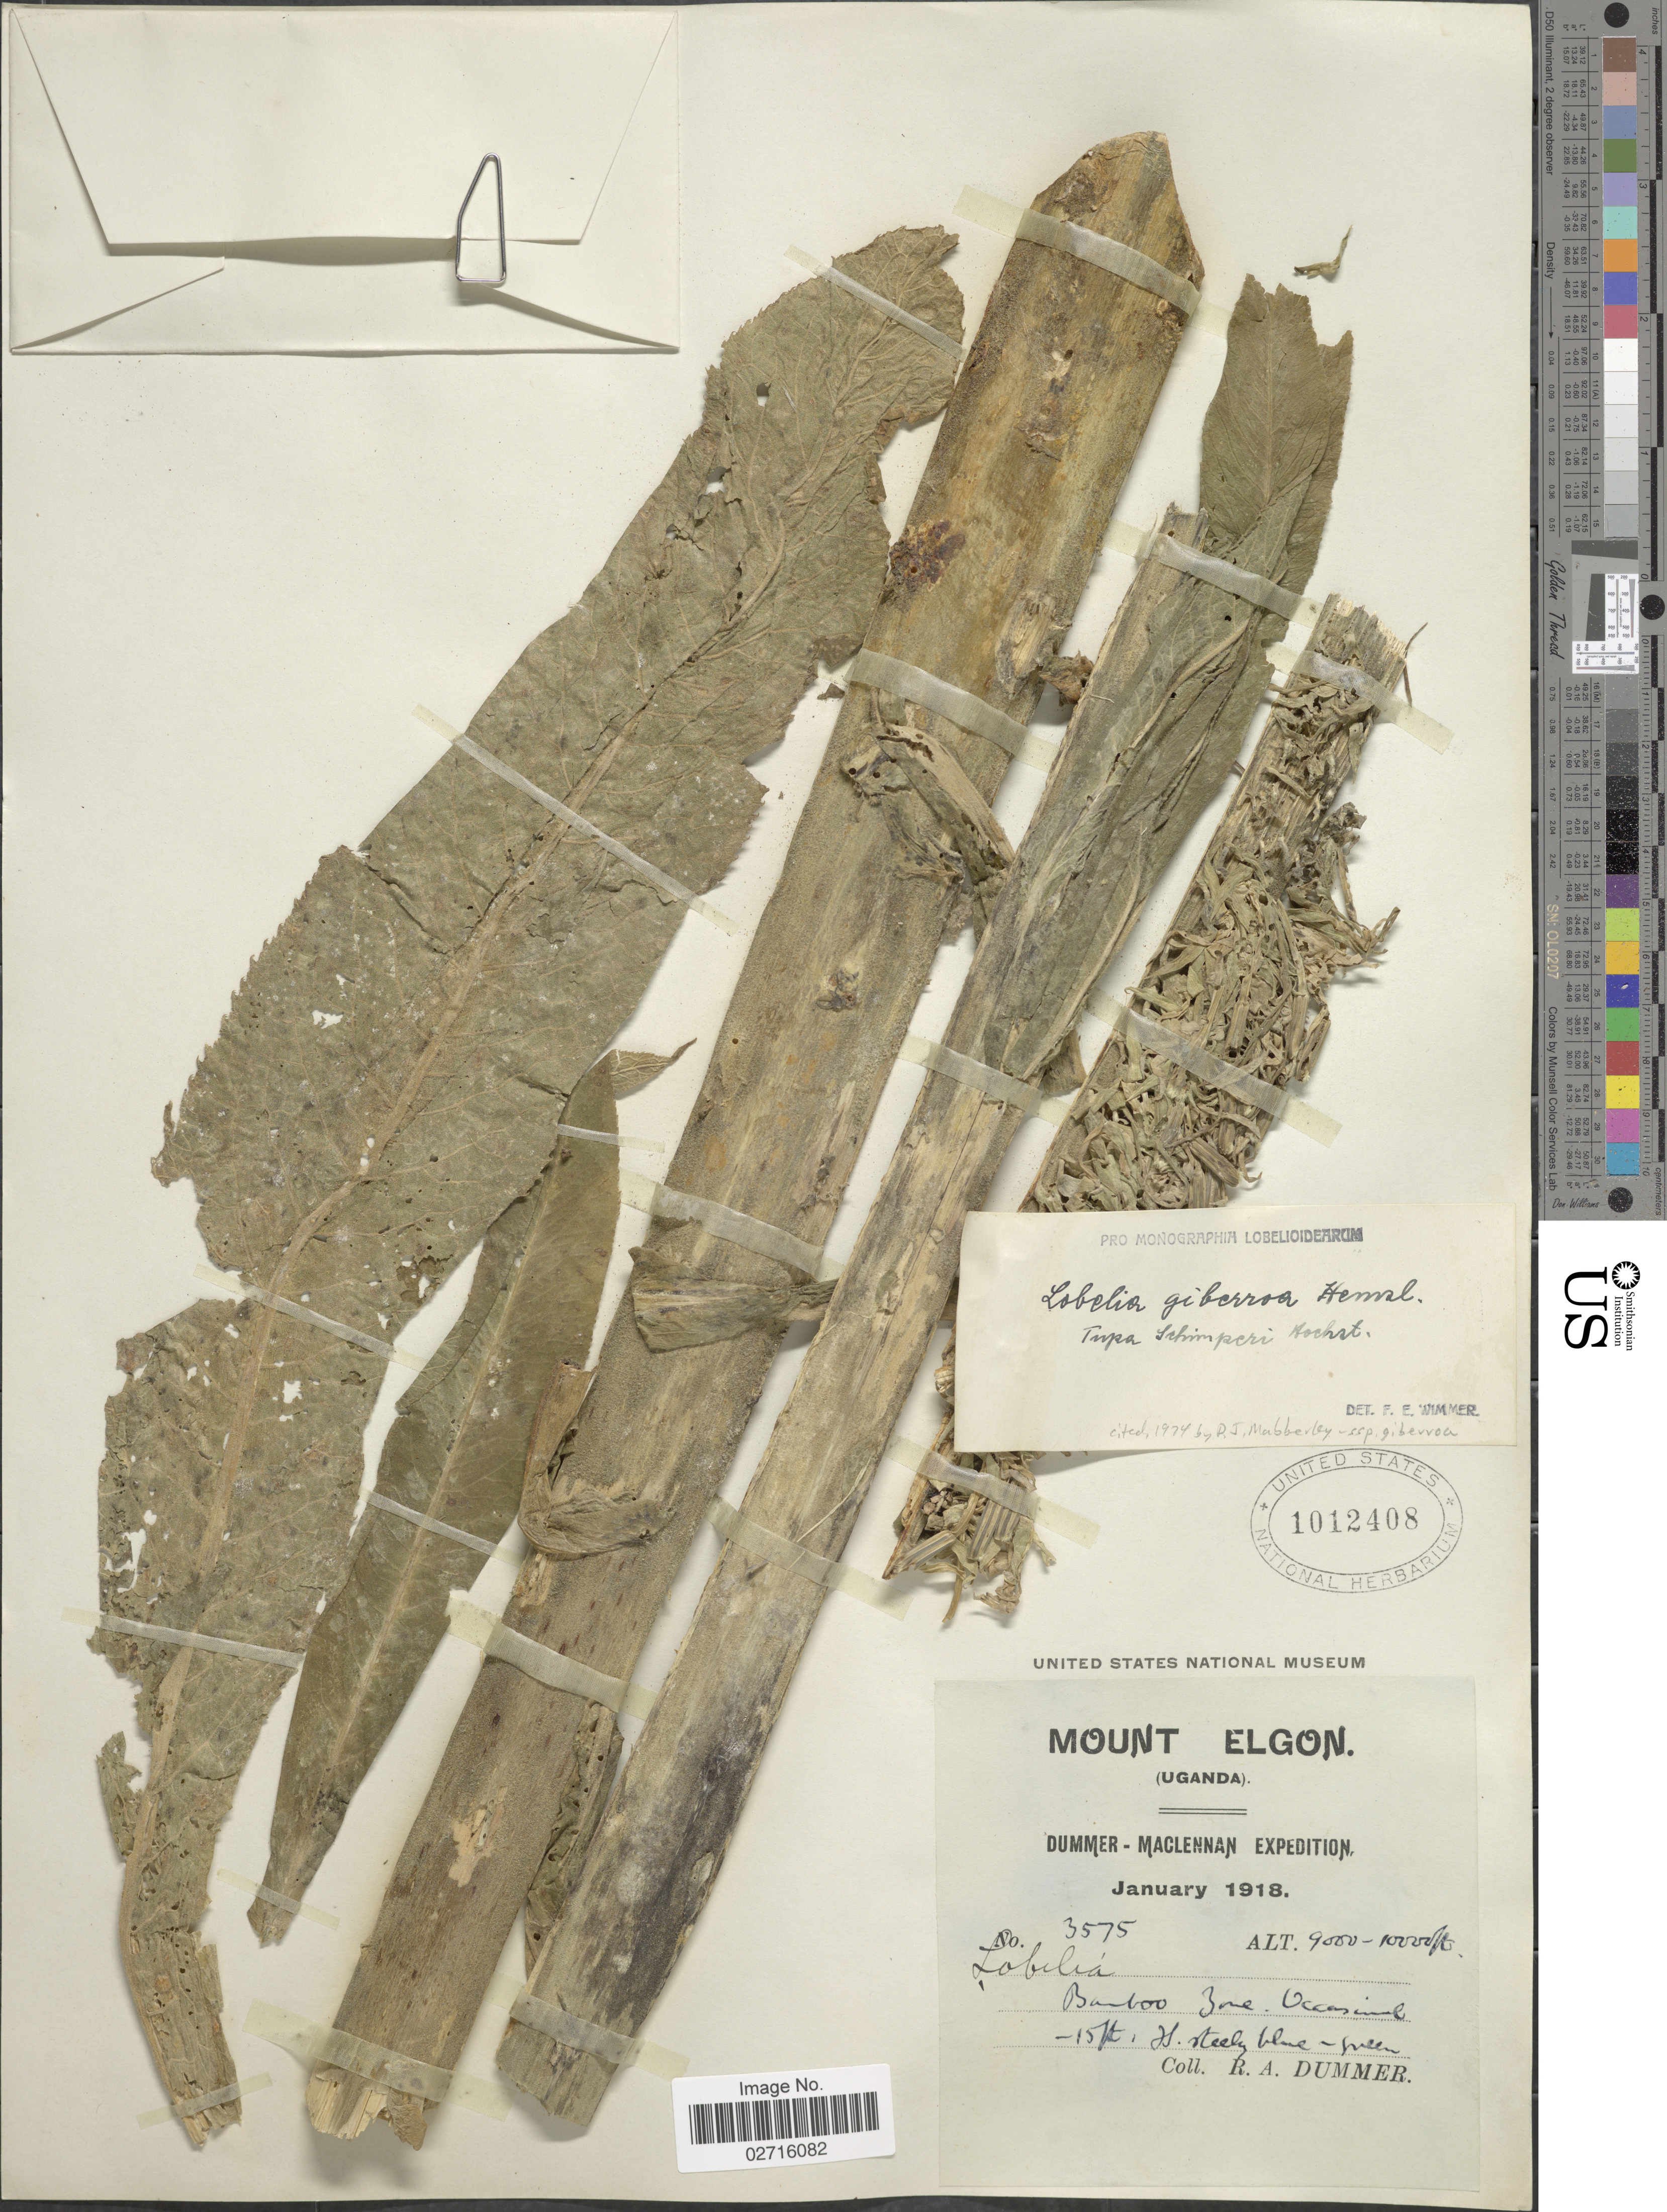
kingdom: Plantae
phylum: Tracheophyta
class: Magnoliopsida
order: Asterales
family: Campanulaceae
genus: Lobelia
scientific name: Lobelia giberroa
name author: Hemsl.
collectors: R. Dümmer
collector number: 3575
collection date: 1918-01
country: Uganda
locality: Mount Elgon, Bamboo Zone, Occasional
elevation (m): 2743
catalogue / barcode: US 1012408